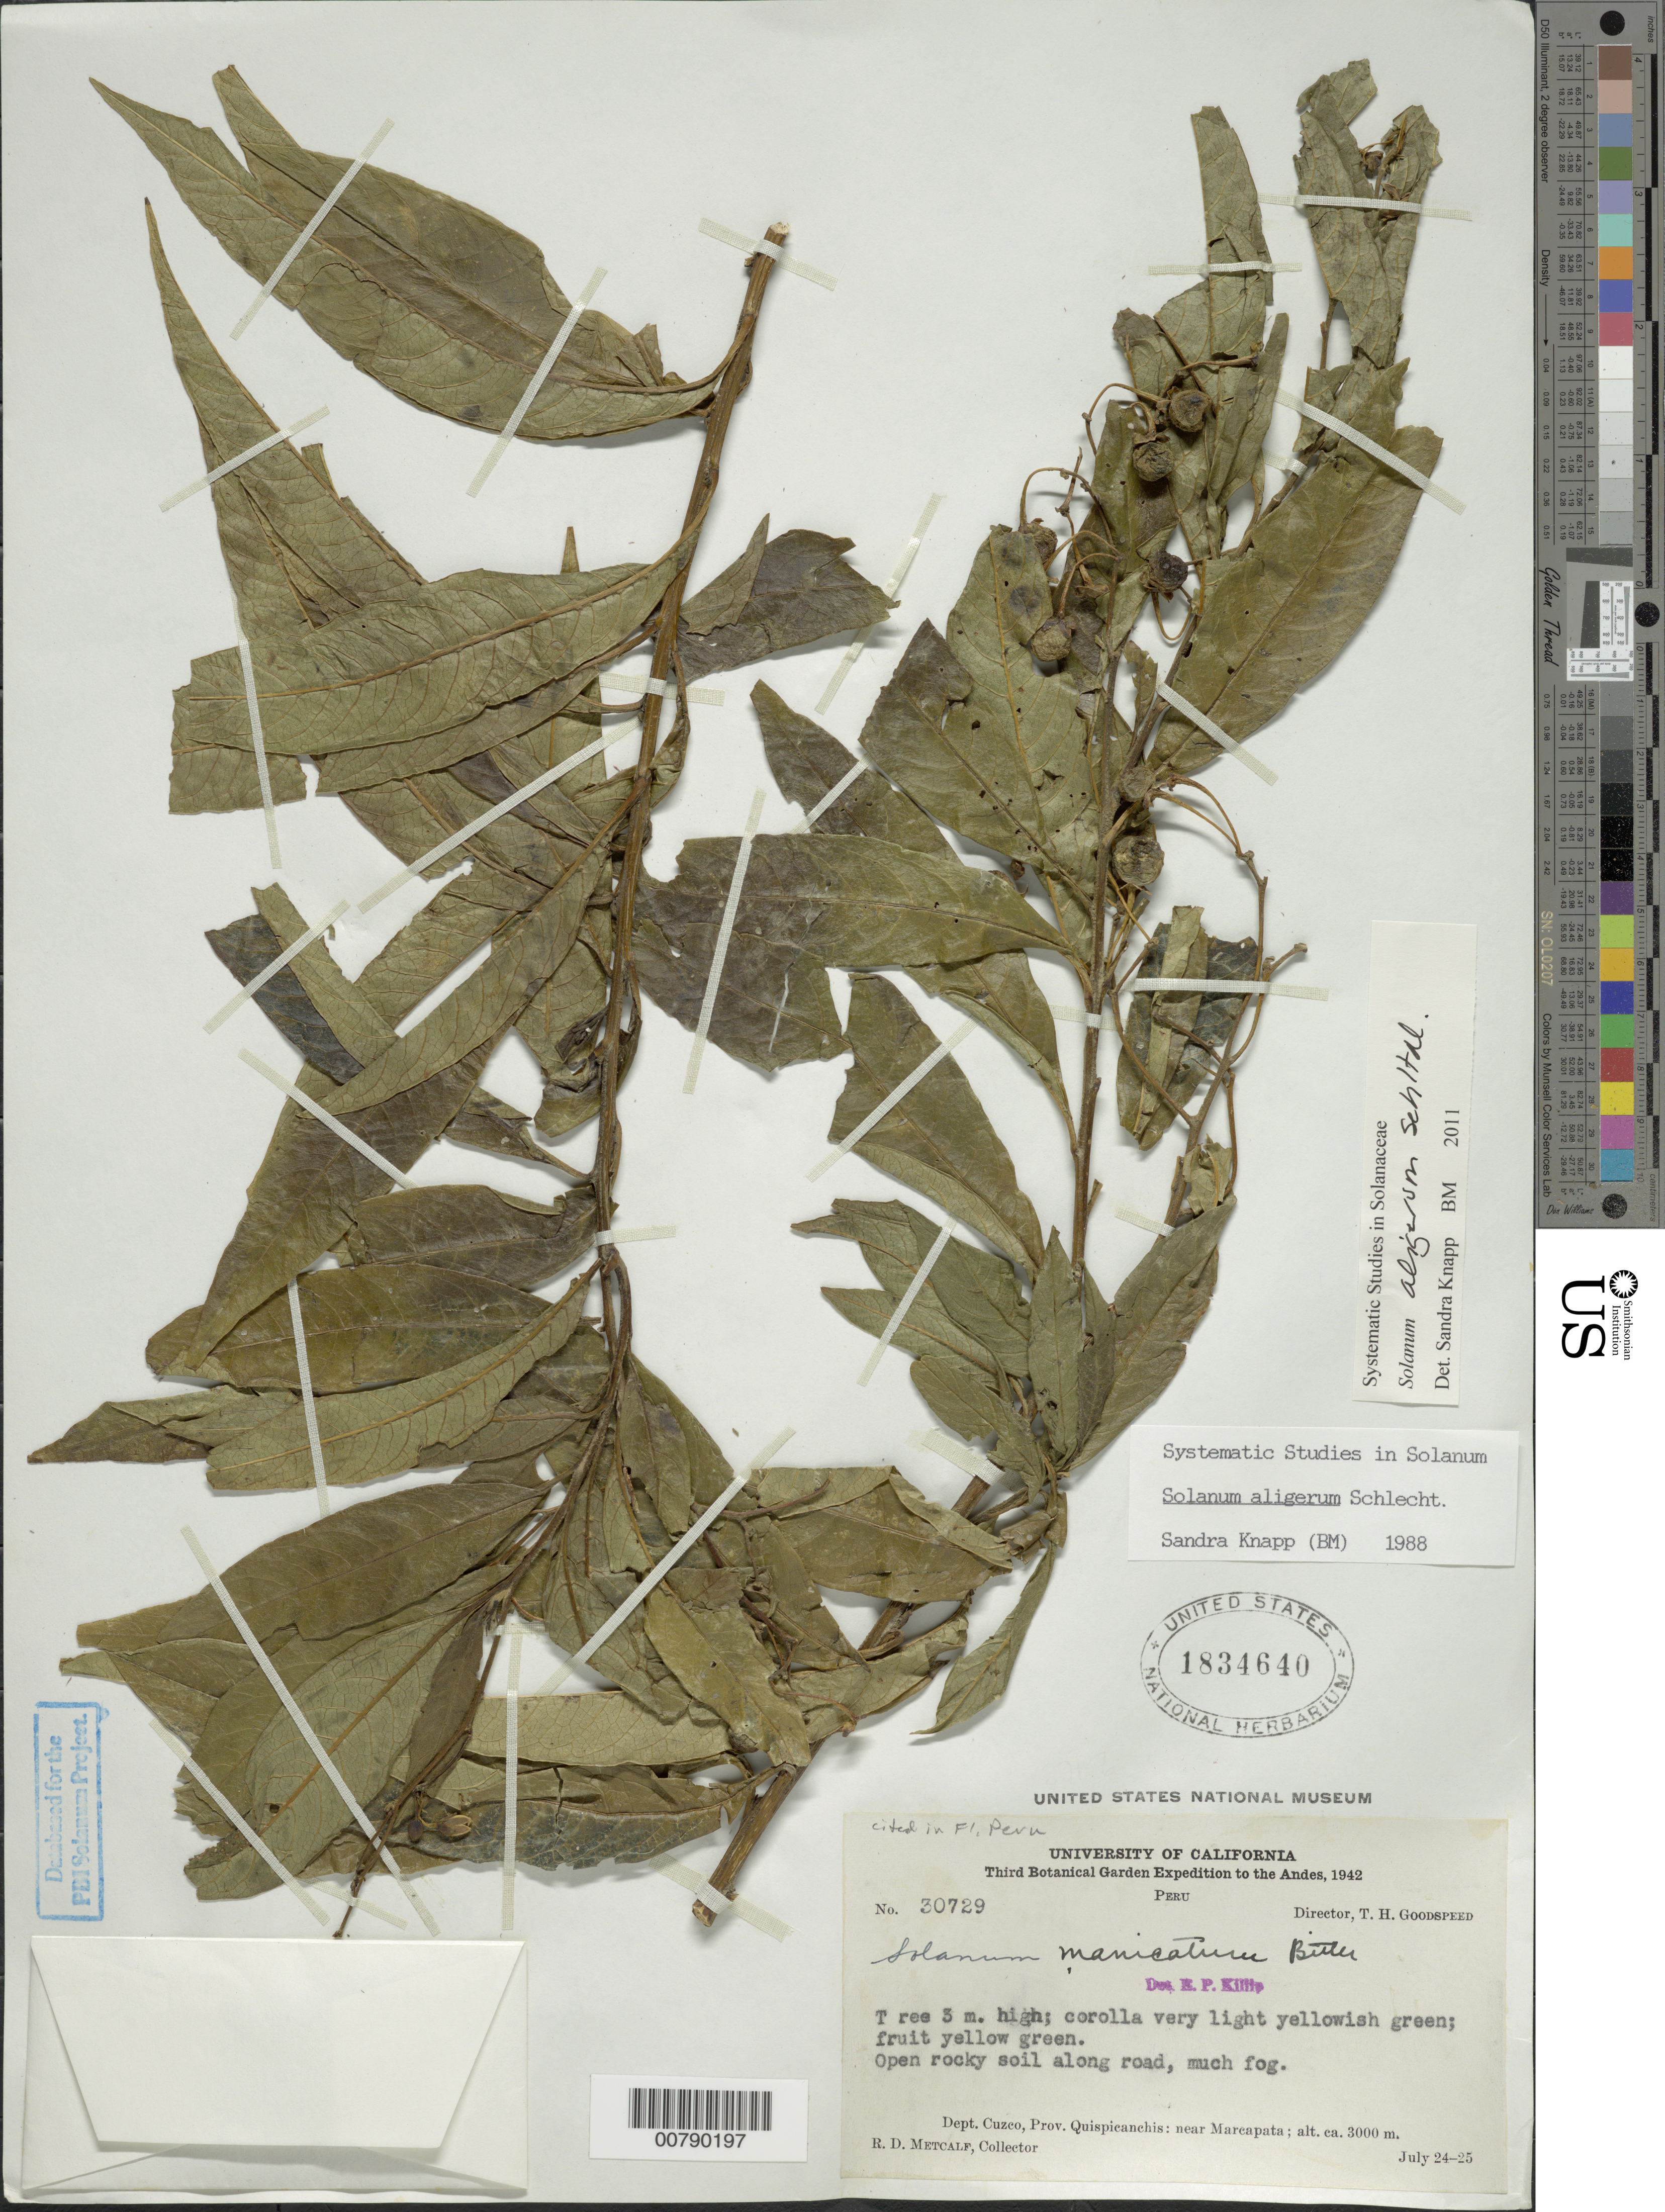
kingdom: Plantae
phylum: Tracheophyta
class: Magnoliopsida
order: Solanales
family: Solanaceae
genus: Solanum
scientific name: Solanum aligerum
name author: Schltdl.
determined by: Knapp, S. D.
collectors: R. D. Metcalf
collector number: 30729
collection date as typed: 24 Jul 1942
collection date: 1942-07-24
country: Peru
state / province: Cusco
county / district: Quispicanchis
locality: near Marcapata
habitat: open rocky soil along road, much fog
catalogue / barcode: US 1834640